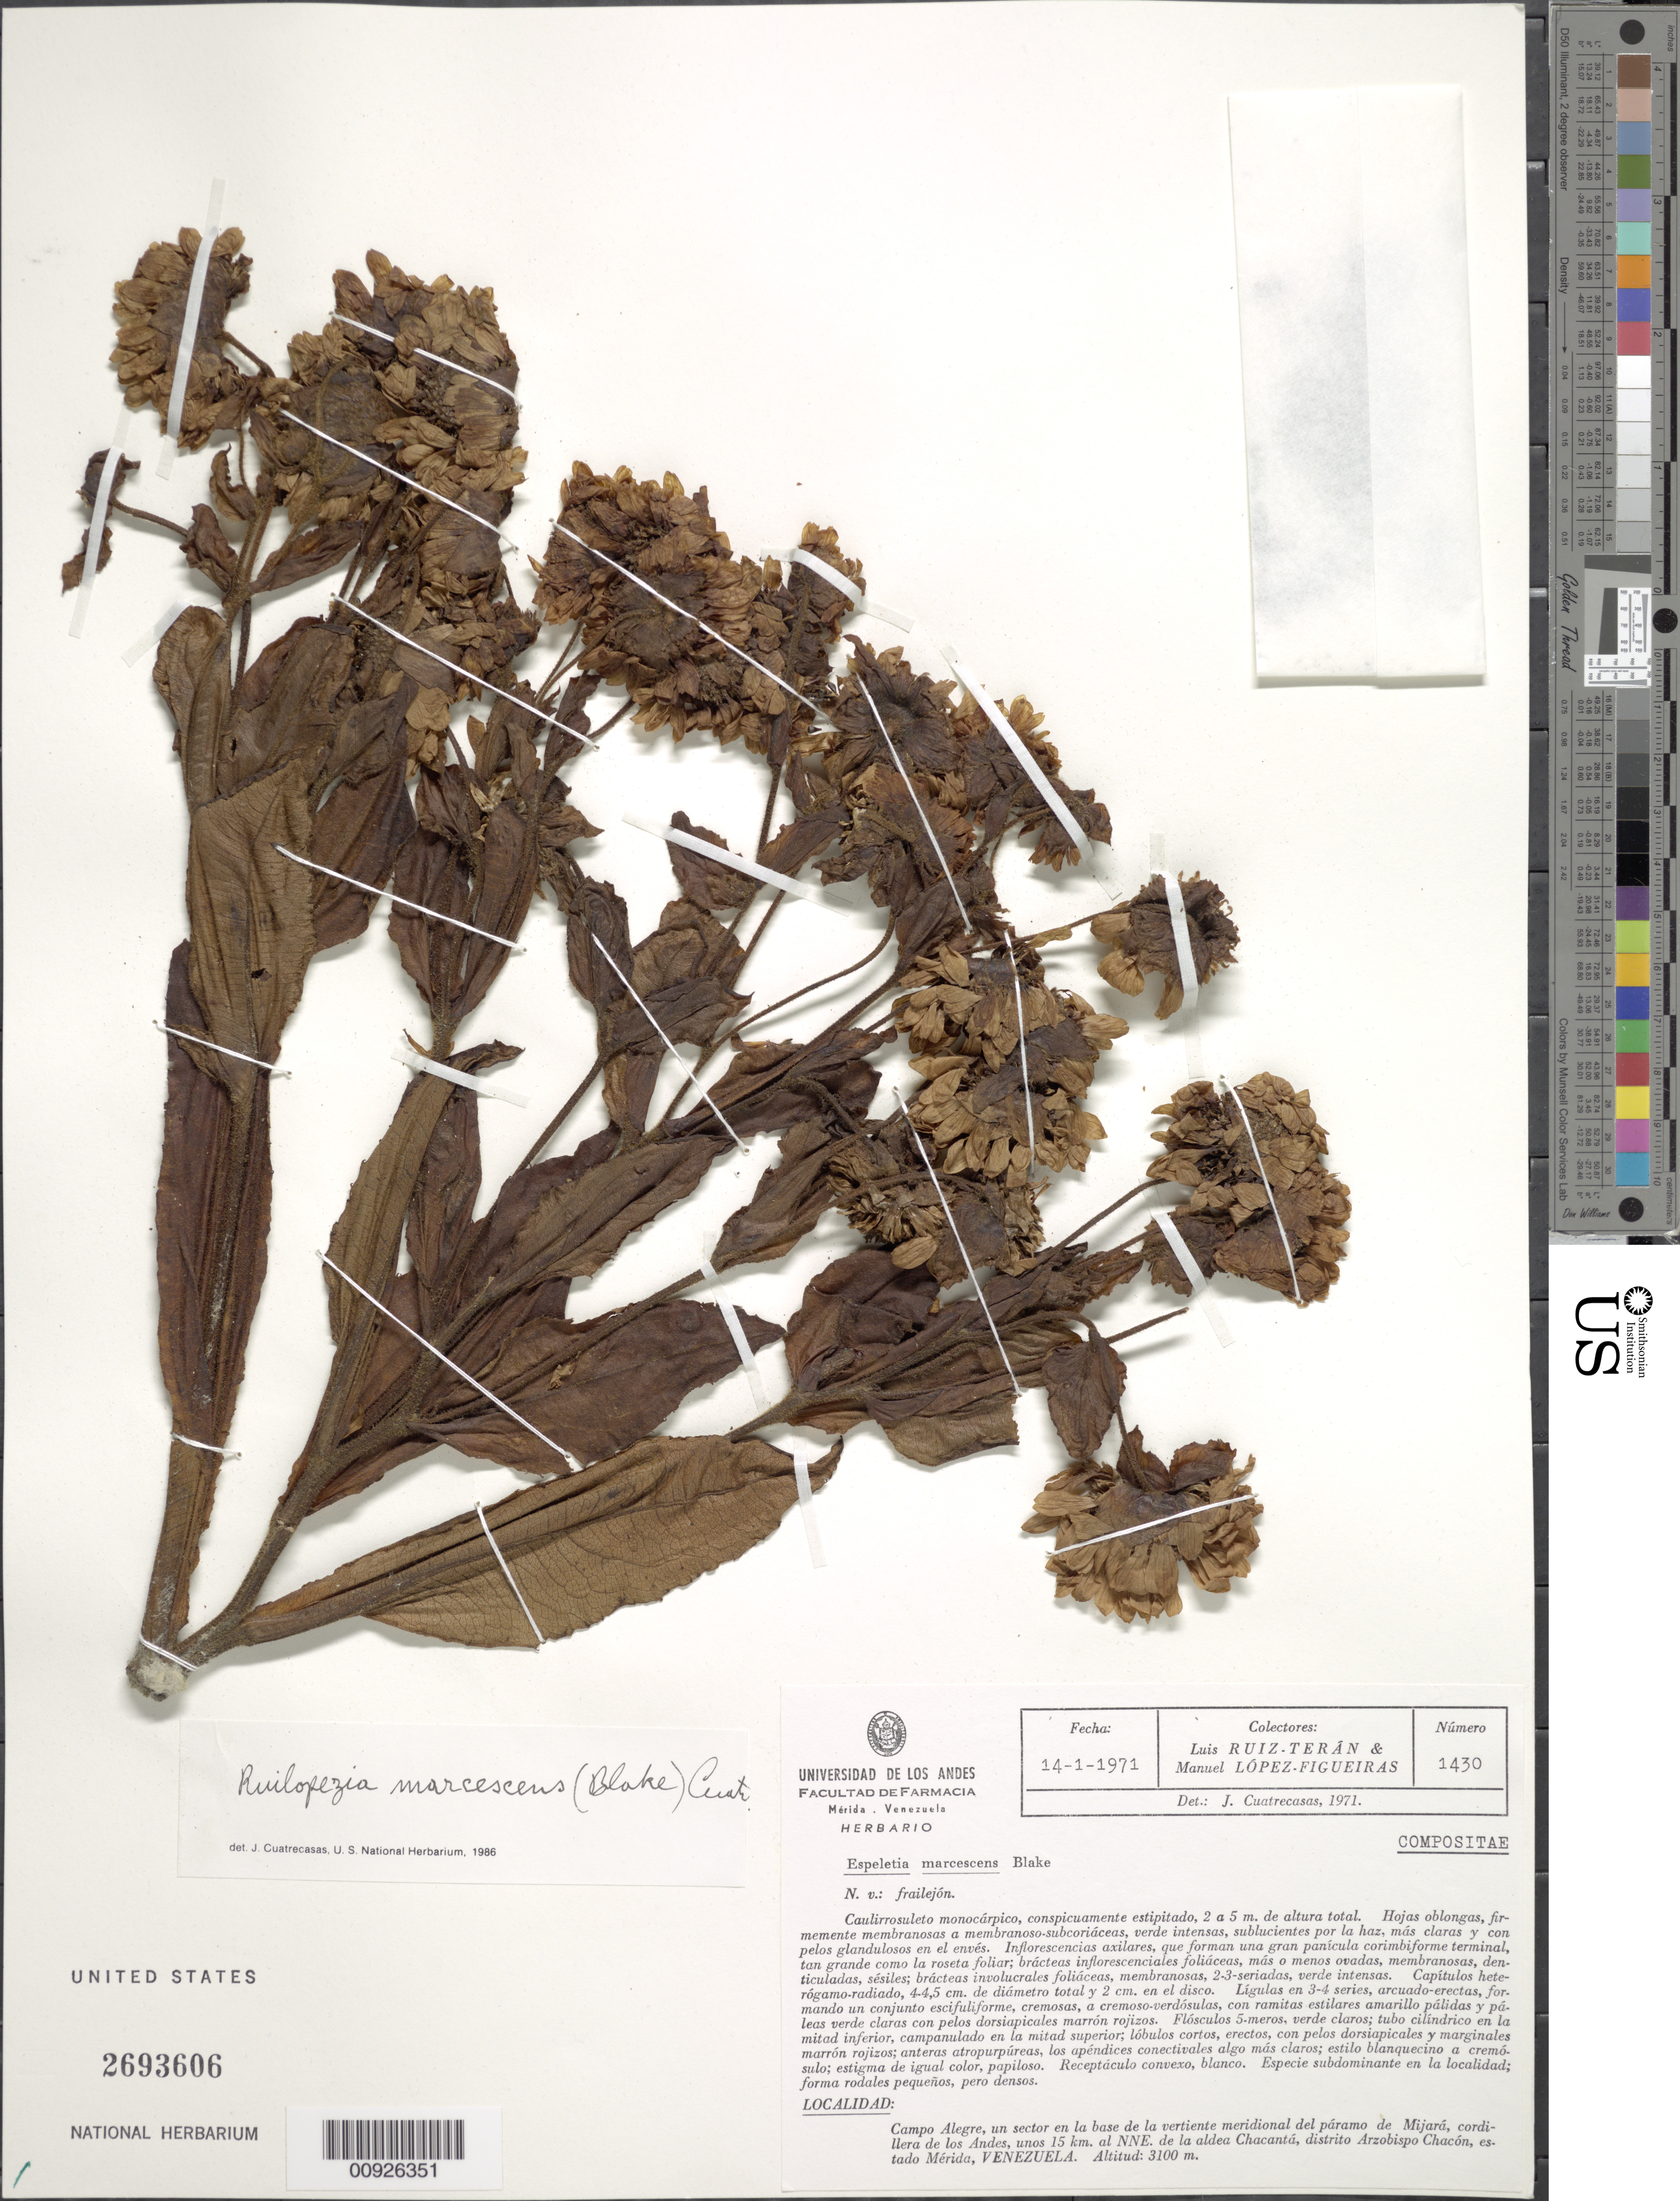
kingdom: Plantae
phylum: Tracheophyta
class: Magnoliopsida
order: Asterales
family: Asteraceae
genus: Ruilopezia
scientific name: Ruilopezia marcescens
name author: (S.F. Blake) Cuatrec.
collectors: L. E. Ruíz-Terán & M. López Figueiras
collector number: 1430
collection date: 1971-01-14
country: Venezuela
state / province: Mérida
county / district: Arzobispo Chacón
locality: P. de Mijará. Campo Alegre, un sector en la base de la vertiente meridional del páramo de Mijará, Cordillera de los Andes, a unos 15 km al NNE de la aldea Chacantá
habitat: Forma rodales pequeños, pero no densos. Especie subdominante en la localidad.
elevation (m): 3100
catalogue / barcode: US 2693606